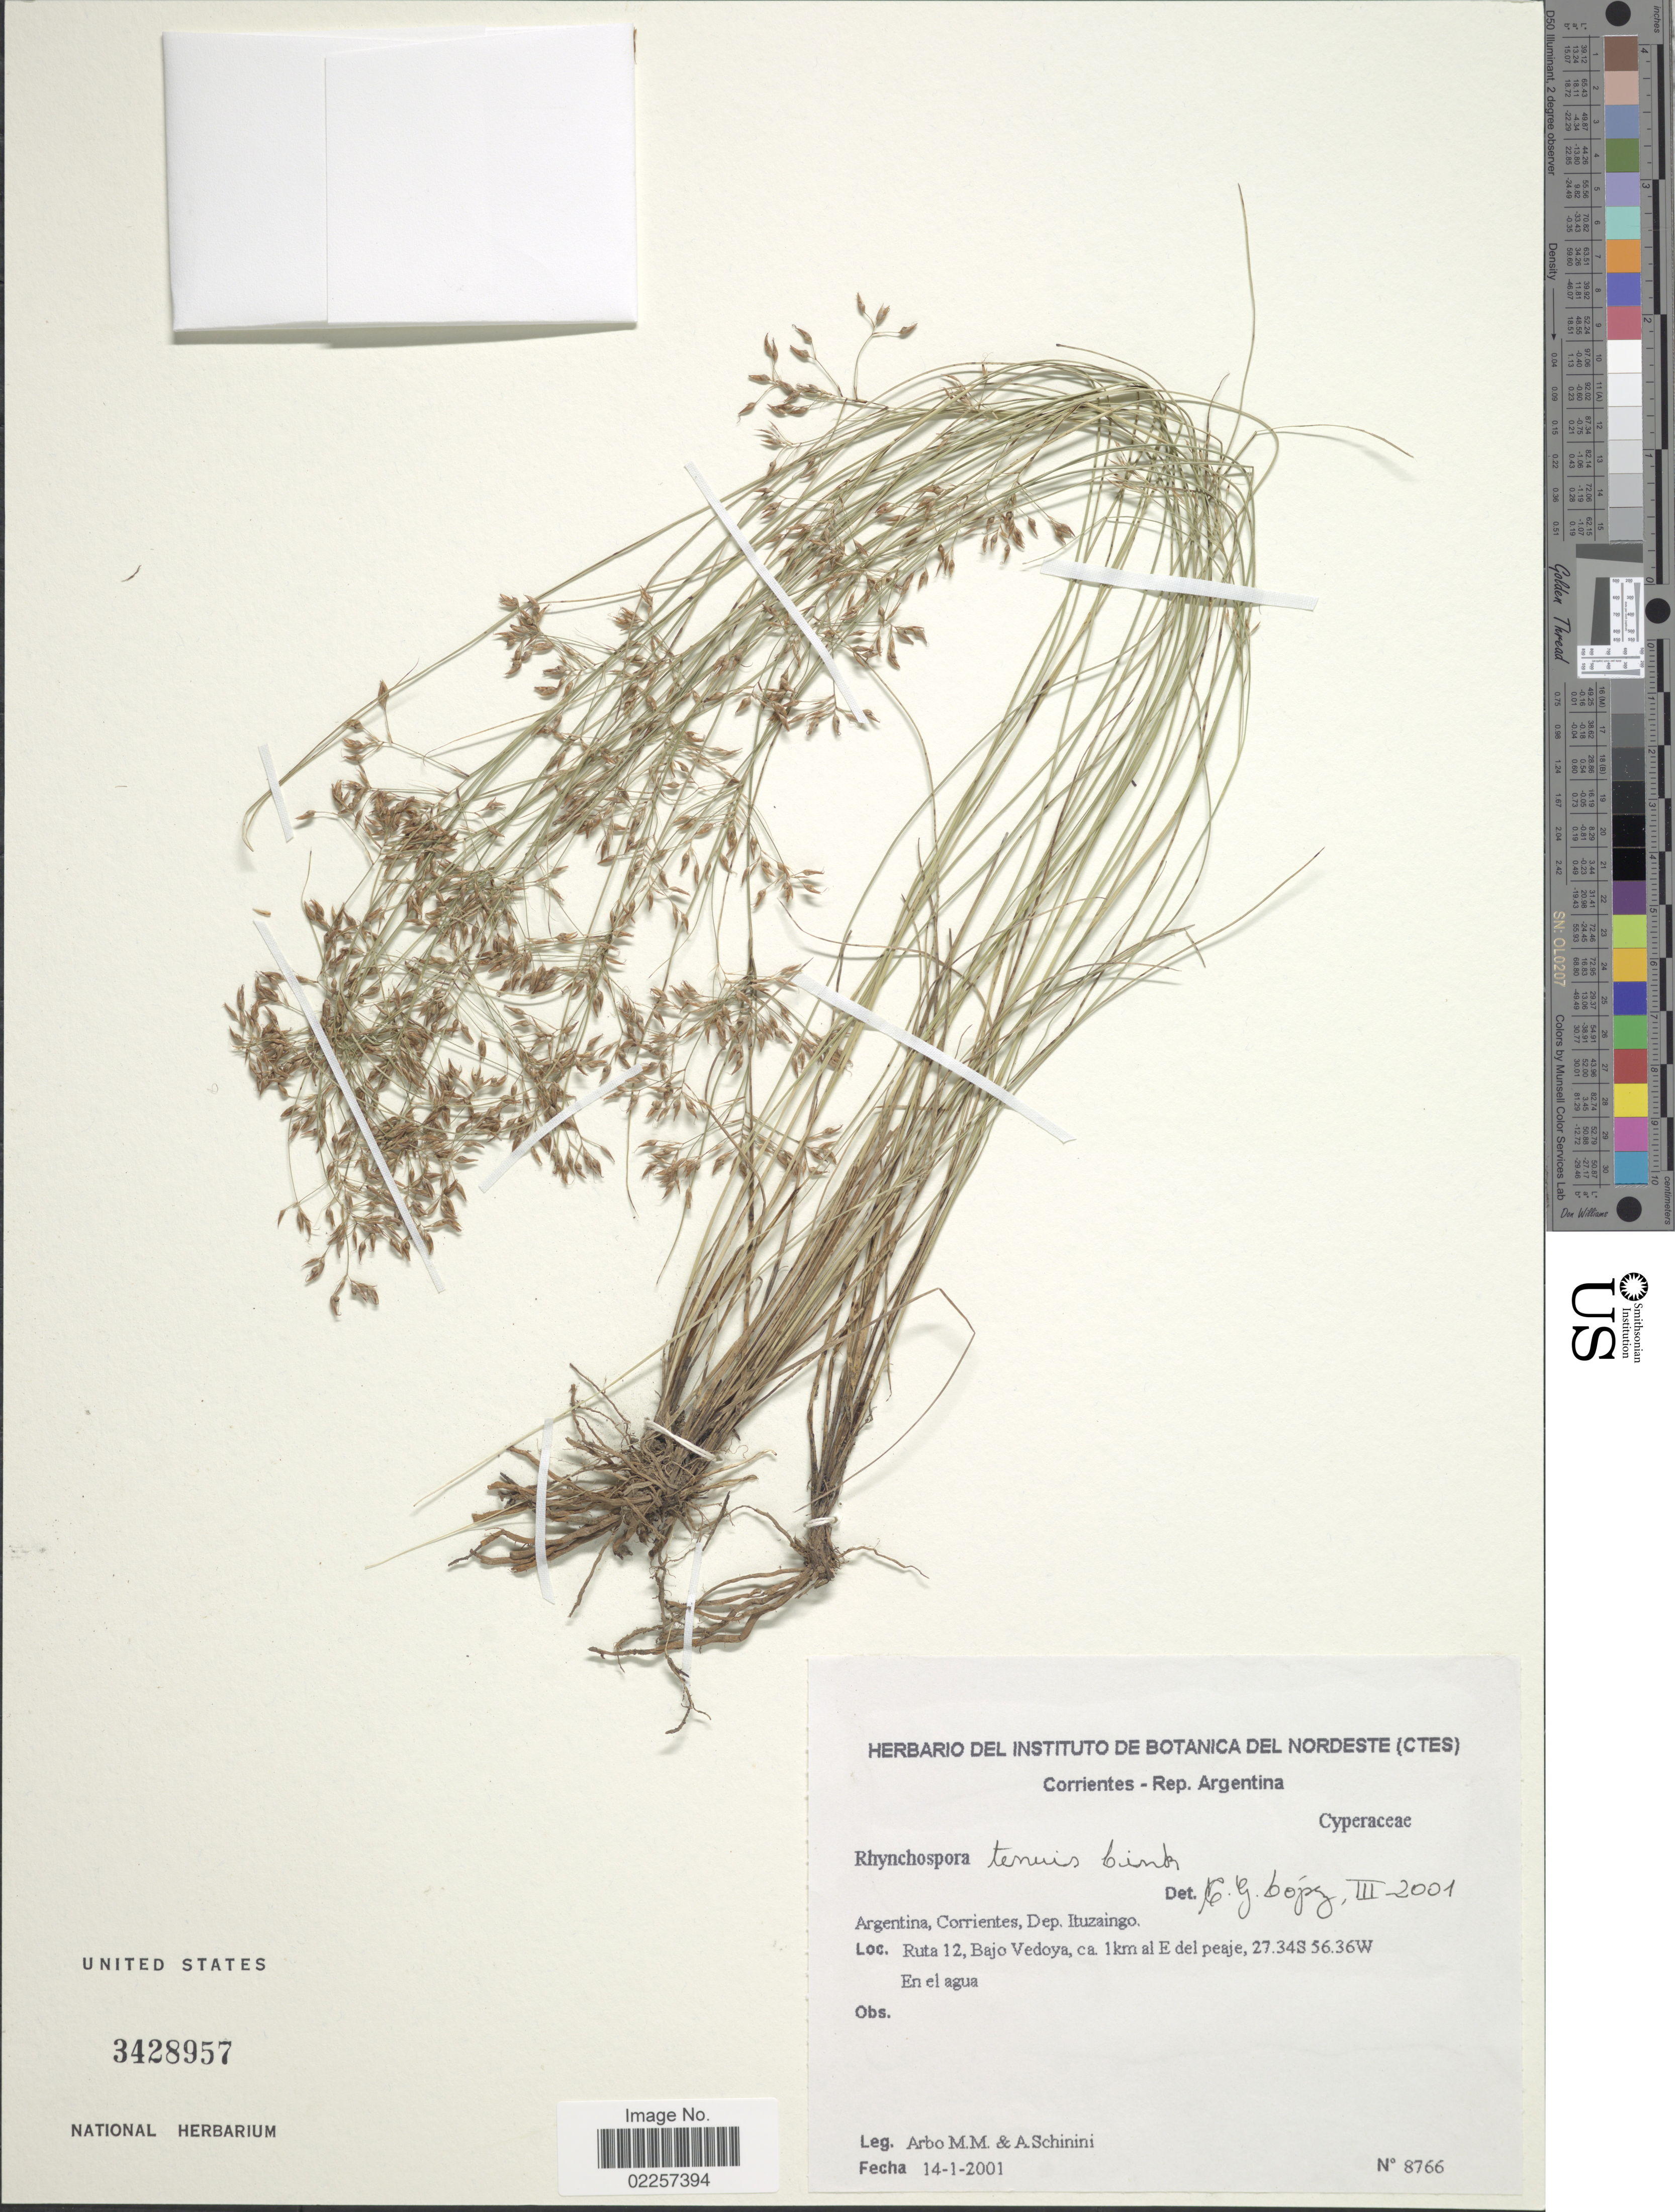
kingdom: Plantae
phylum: Tracheophyta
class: Liliopsida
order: Poales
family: Cyperaceae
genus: Rhynchospora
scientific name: Rhynchospora tenuis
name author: Link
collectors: M. M. Arbo & A. Schinini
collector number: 8766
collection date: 2001-01-14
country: Argentina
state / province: Corrientes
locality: Dep. Ituzaingo, Ruta 12, Bajo Vedoya, ca. 1 km al E del peaje, en el agua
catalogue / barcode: US 3428957